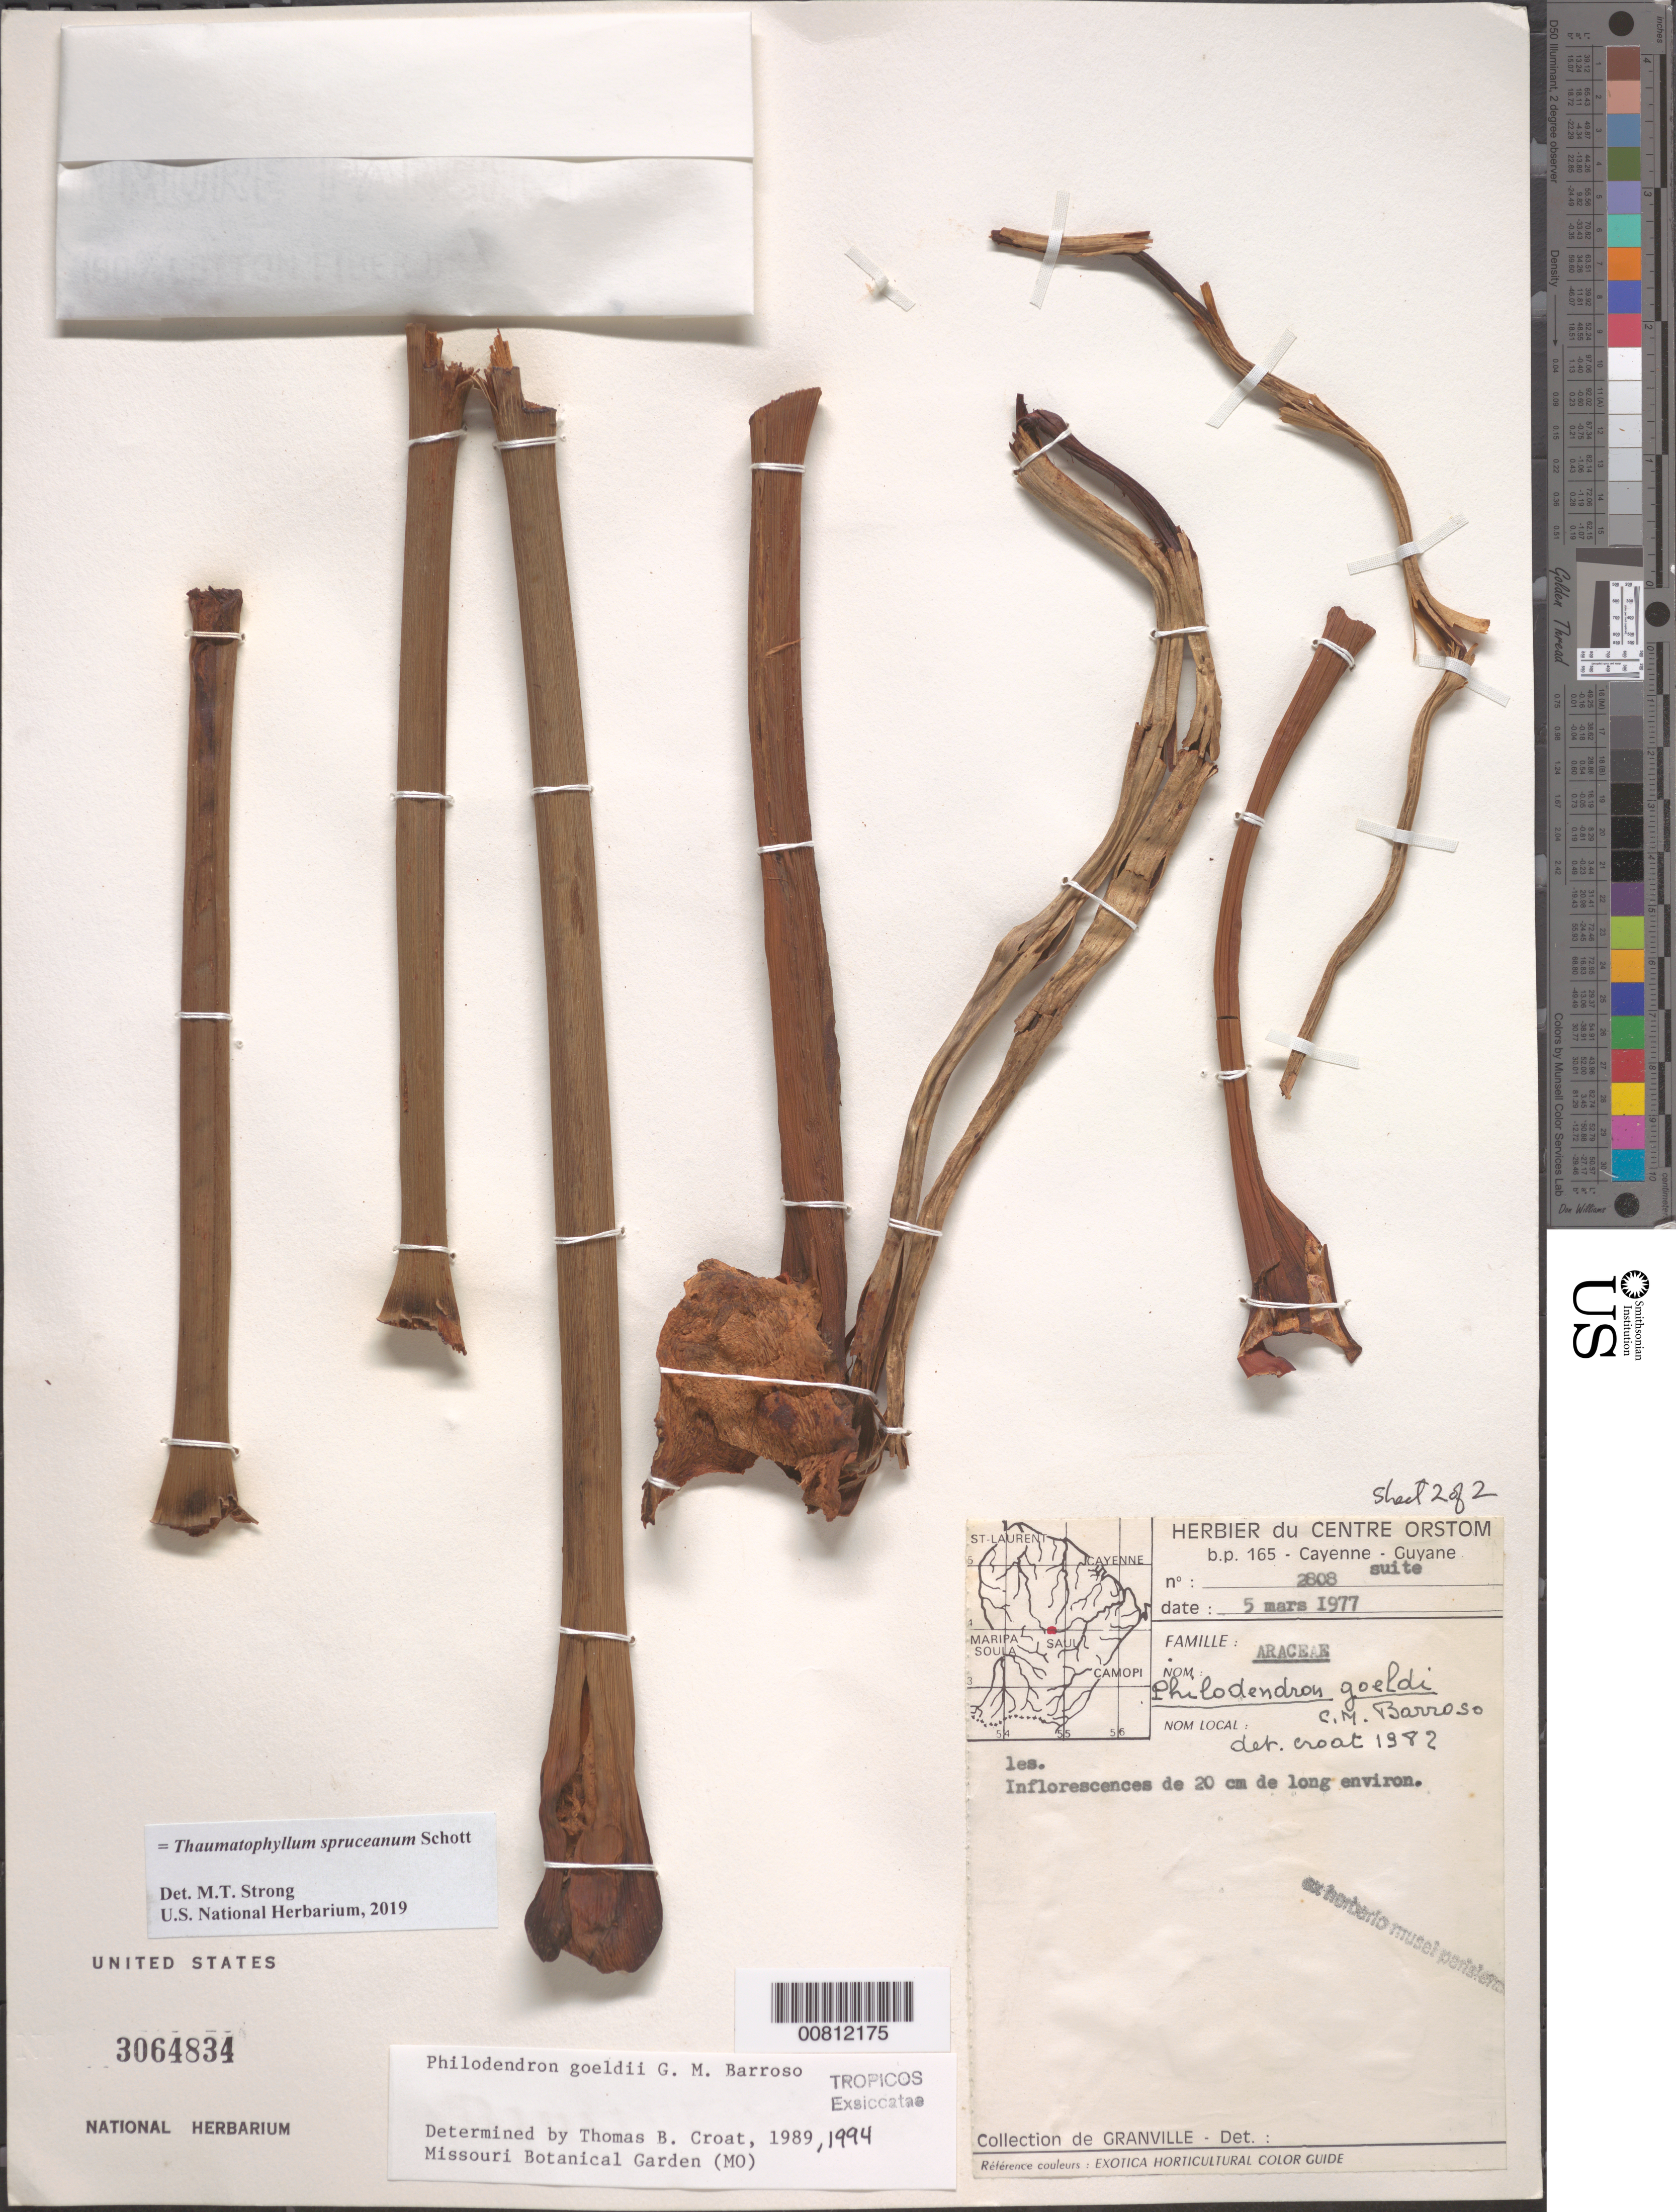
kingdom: Plantae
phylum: Tracheophyta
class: Liliopsida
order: Alismatales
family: Araceae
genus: Thaumatophyllum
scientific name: Thaumatophyllum spruceanum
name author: Schott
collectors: Granville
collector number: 2808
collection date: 1977-03-05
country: French Guiana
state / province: Cayenne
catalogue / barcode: US 3064834